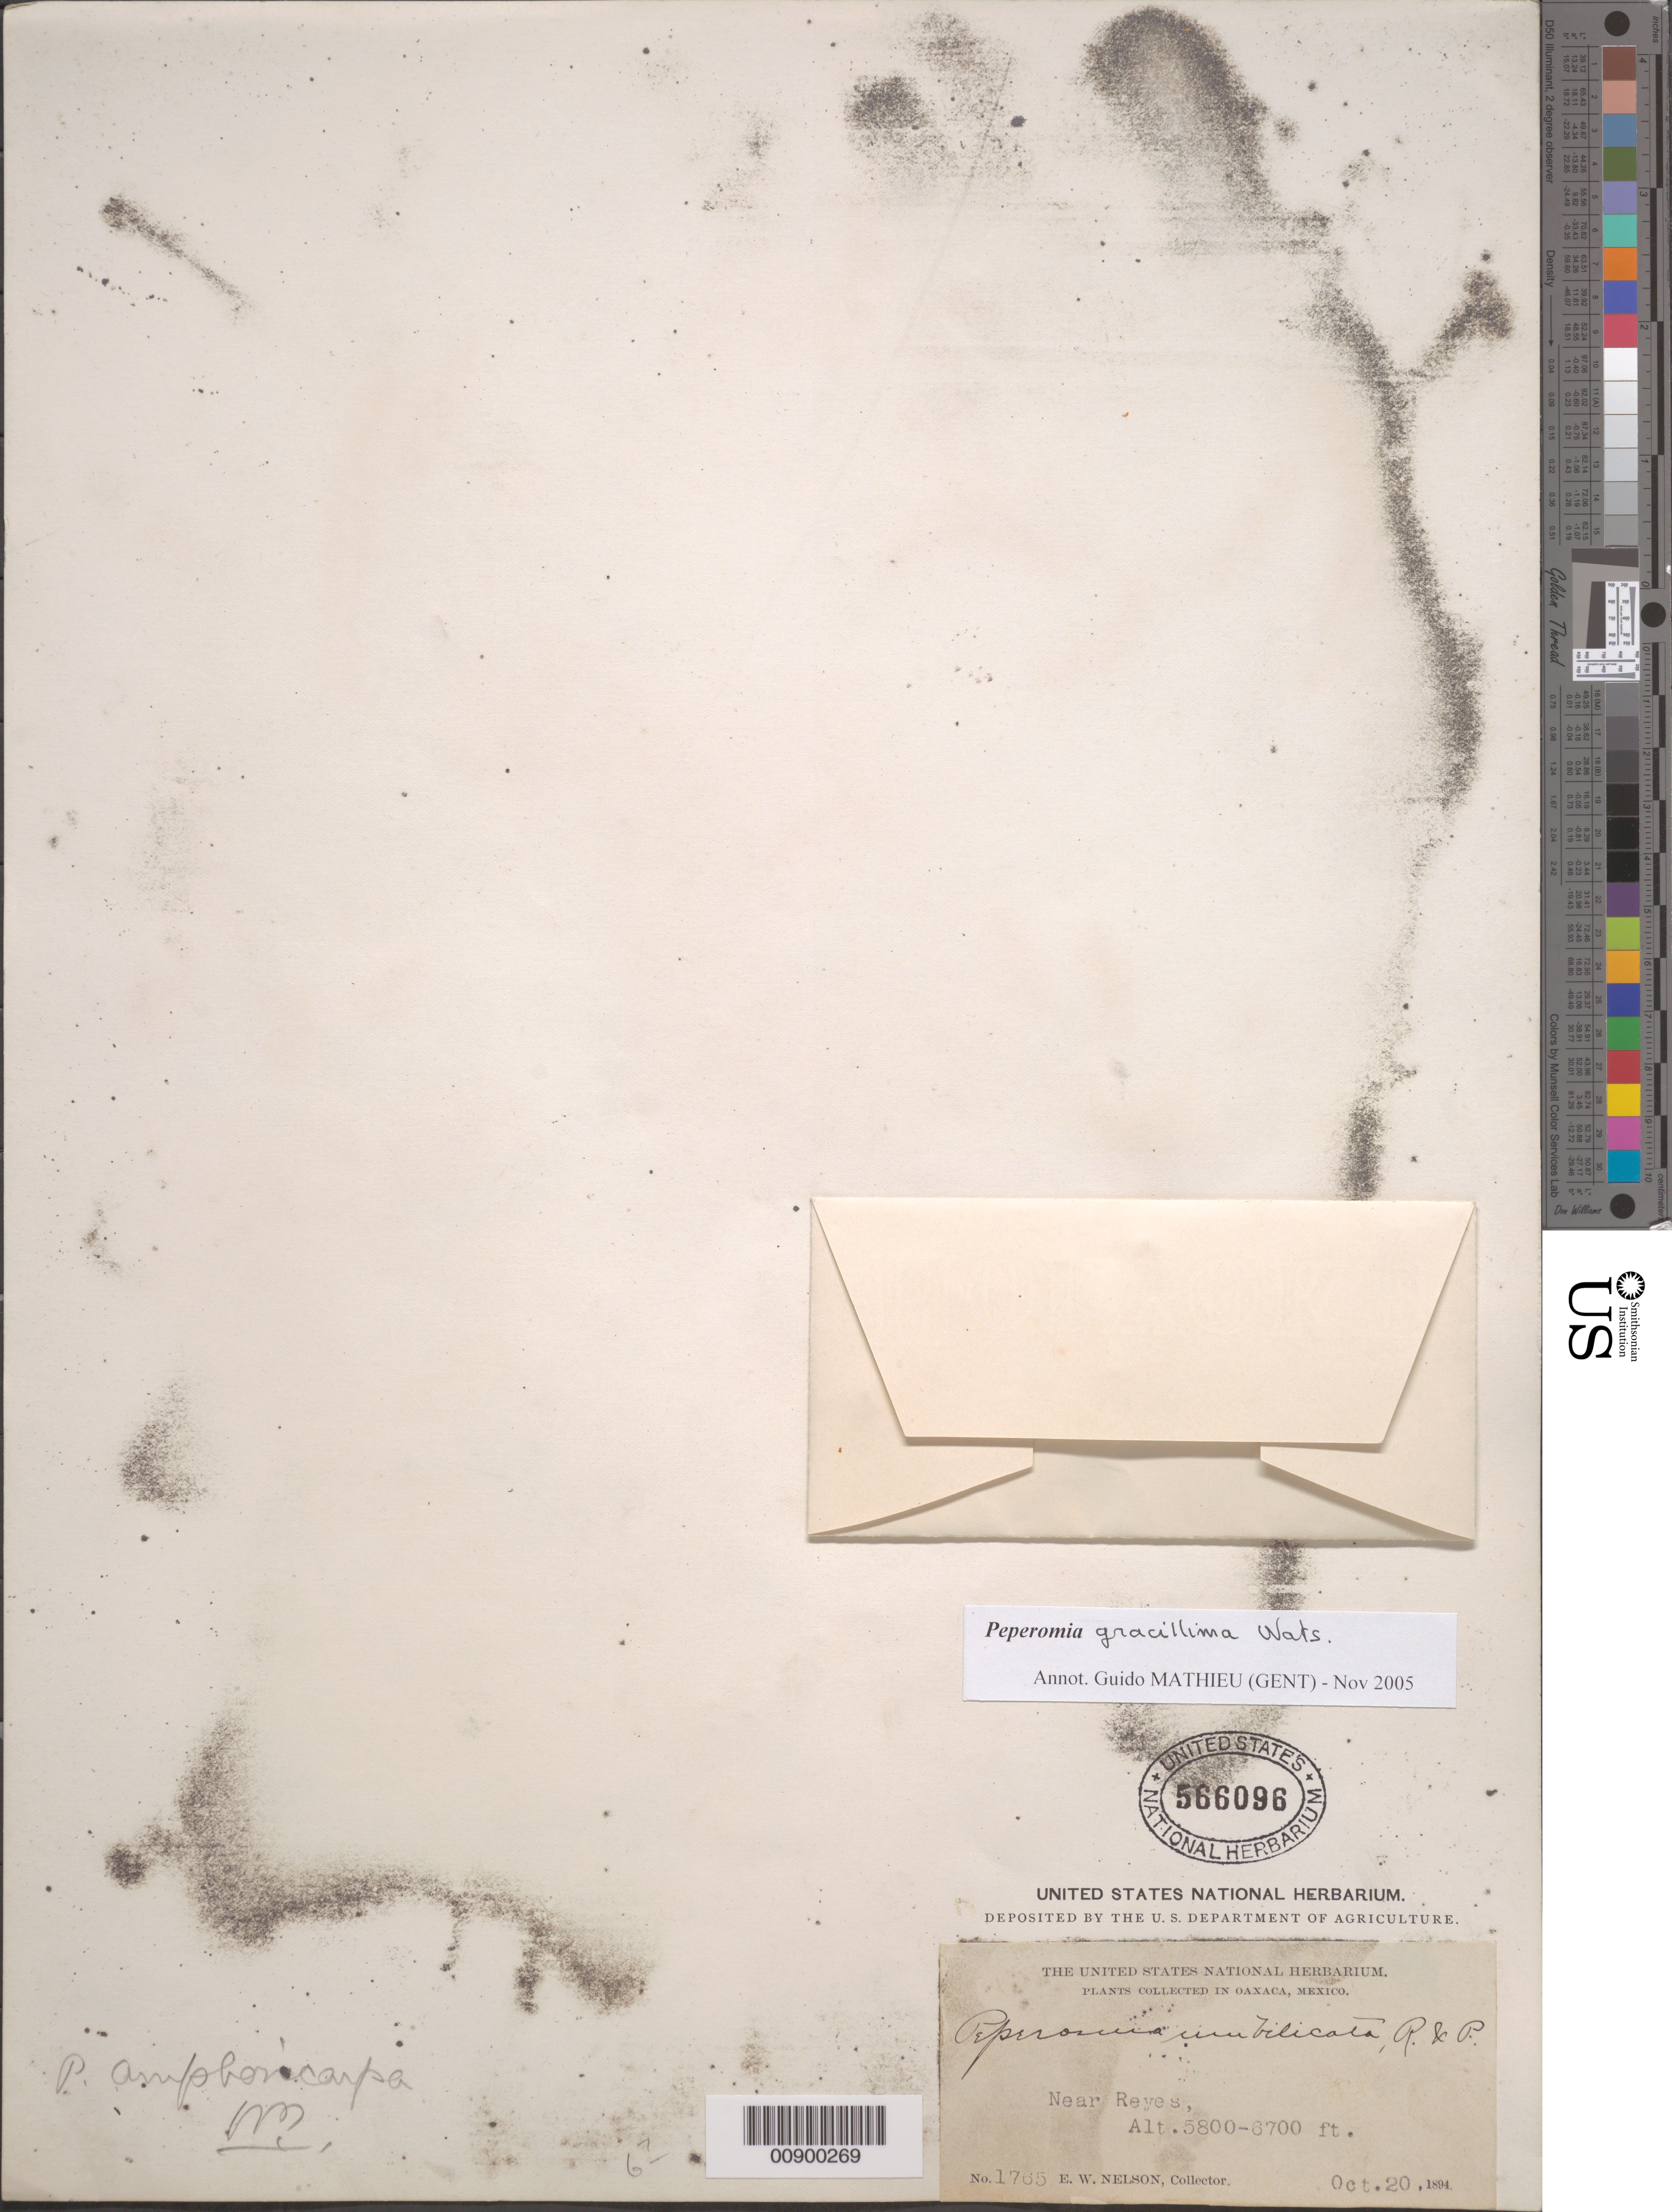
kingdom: Plantae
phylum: Tracheophyta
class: Magnoliopsida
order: Piperales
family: Piperaceae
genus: Peperomia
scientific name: Peperomia gracillima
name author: S. Watson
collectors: E. W. Nelson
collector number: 1765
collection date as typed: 20 Oct 1894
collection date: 1894-10-20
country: Mexico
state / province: Oaxaca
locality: Oaxaca: near Reyes.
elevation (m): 1768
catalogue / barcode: US 566096